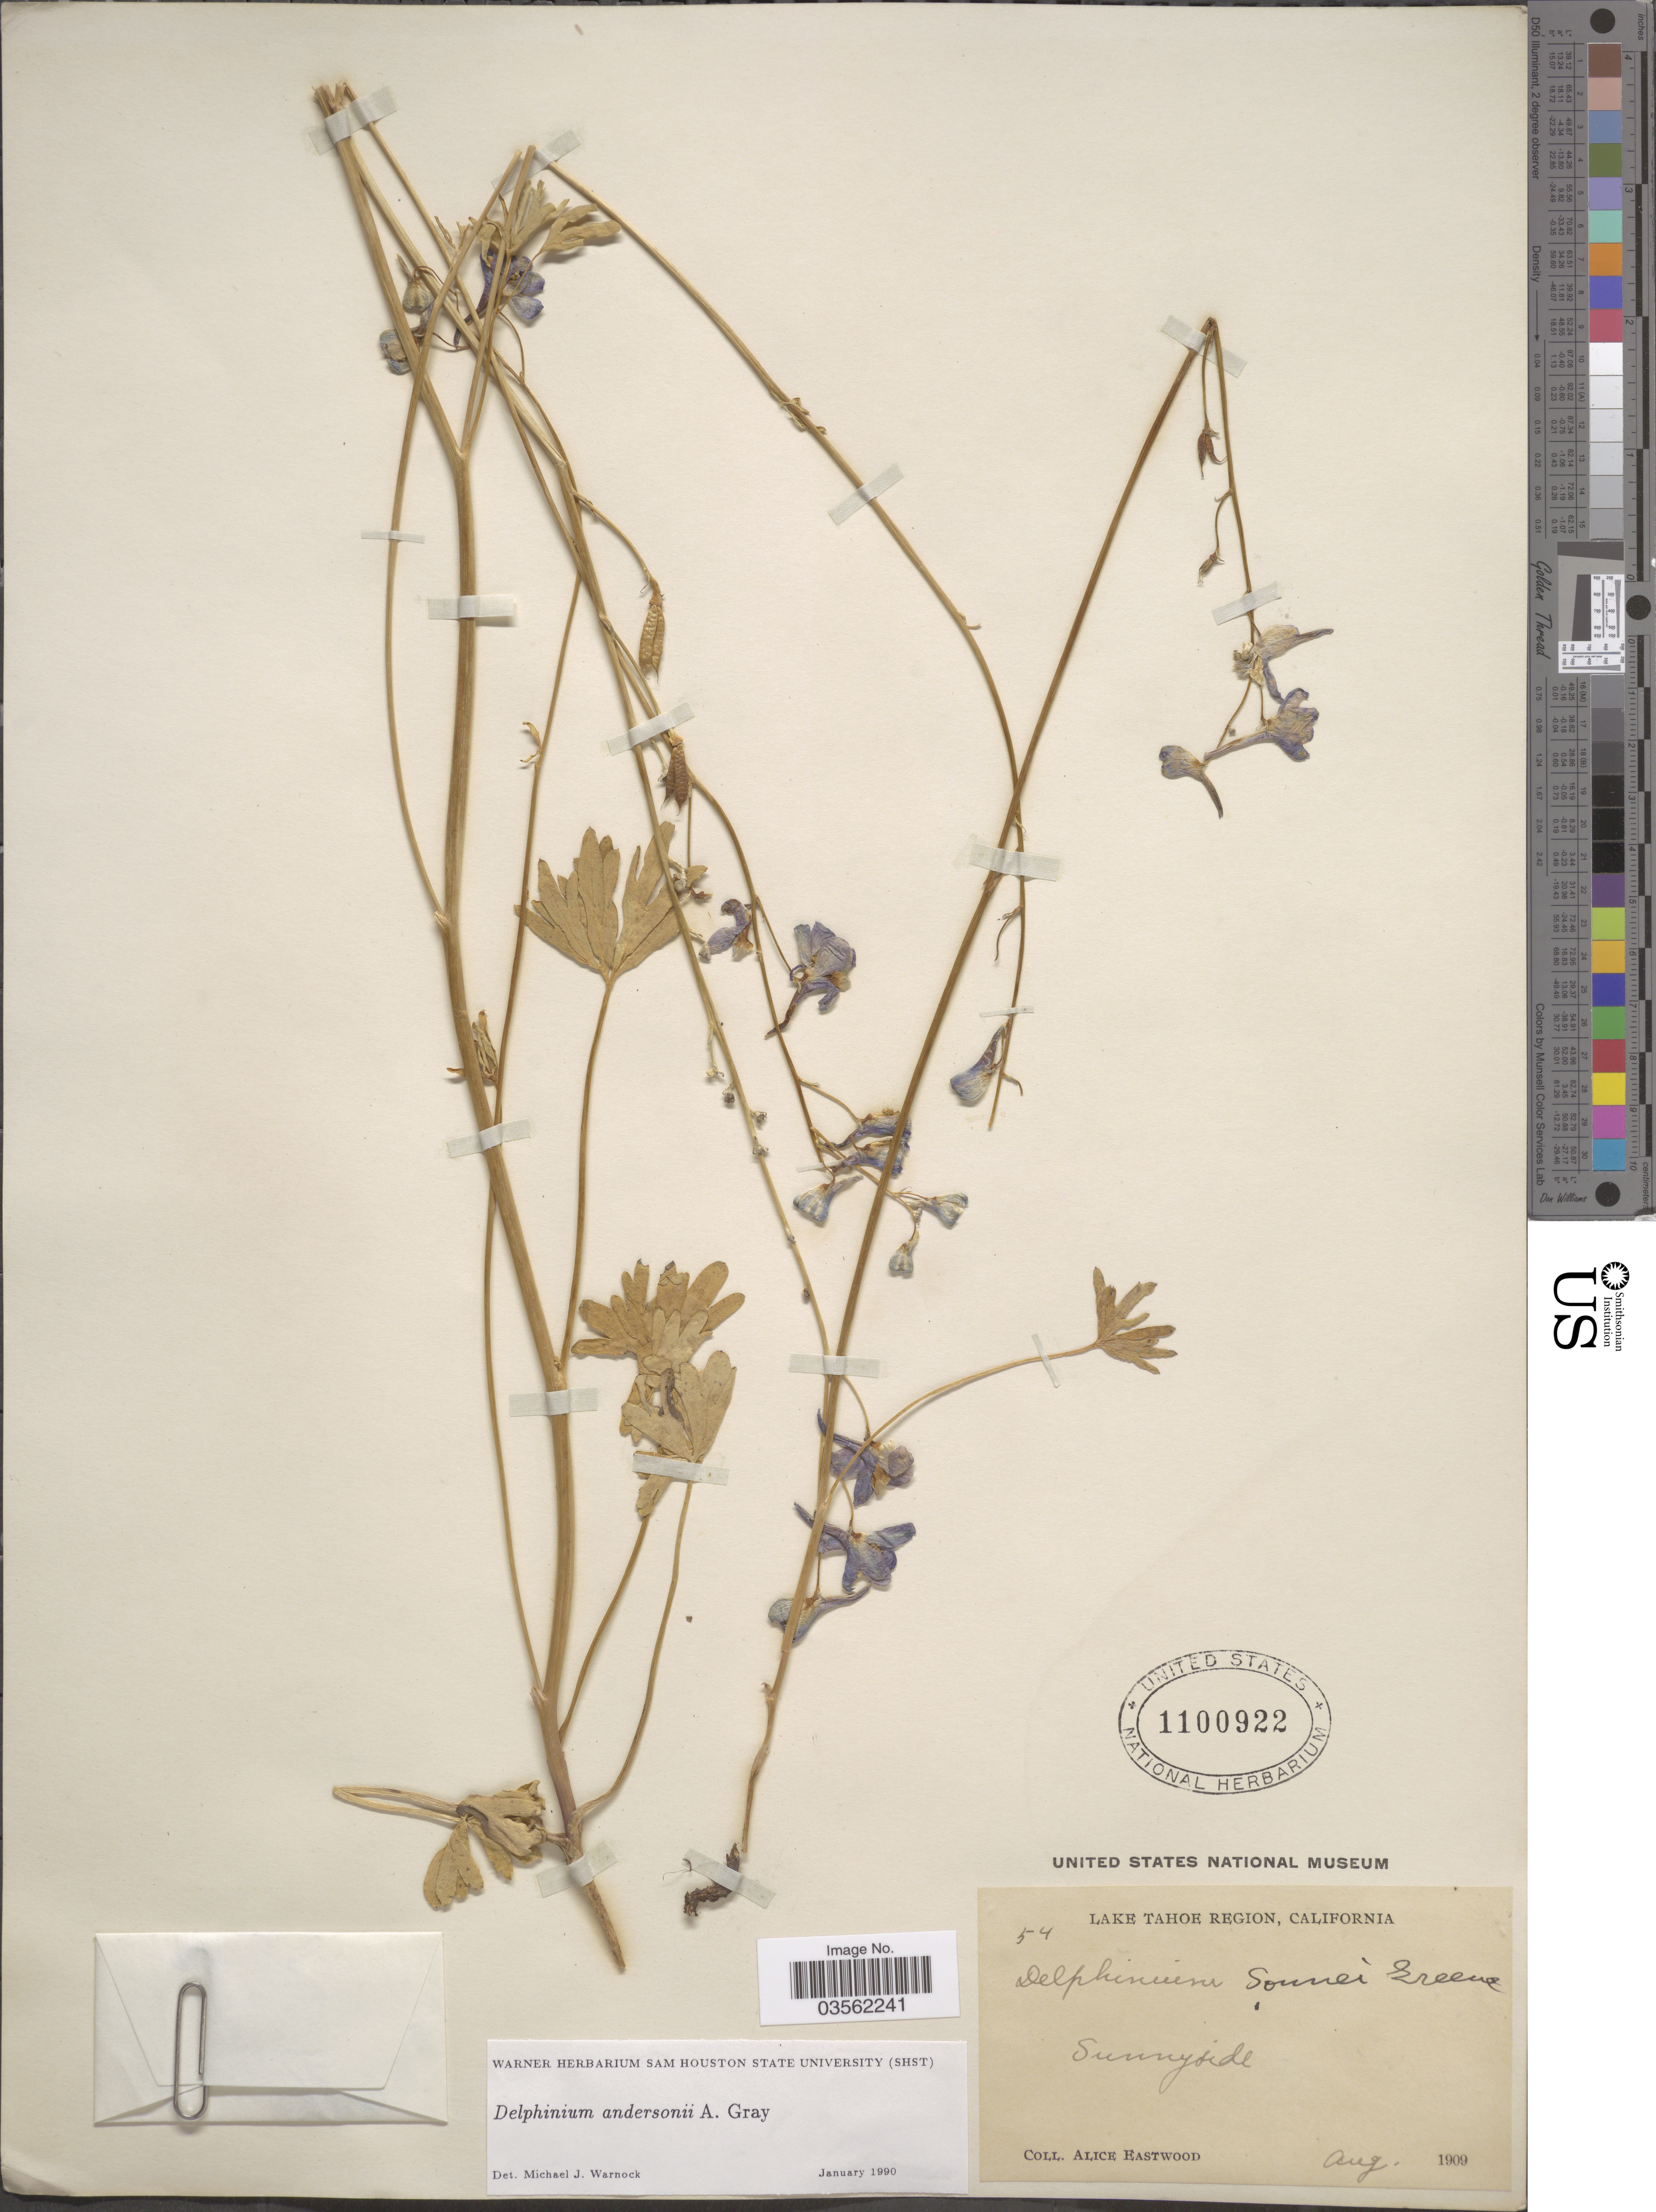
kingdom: Plantae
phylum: Tracheophyta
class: Magnoliopsida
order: Ranunculales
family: Ranunculaceae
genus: Delphinium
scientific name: Delphinium andersonii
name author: A. Gray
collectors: A. Eastwood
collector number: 54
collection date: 1909-08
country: United States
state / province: California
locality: Lake Tahoe Region. Sunnyside.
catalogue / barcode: US 1100922